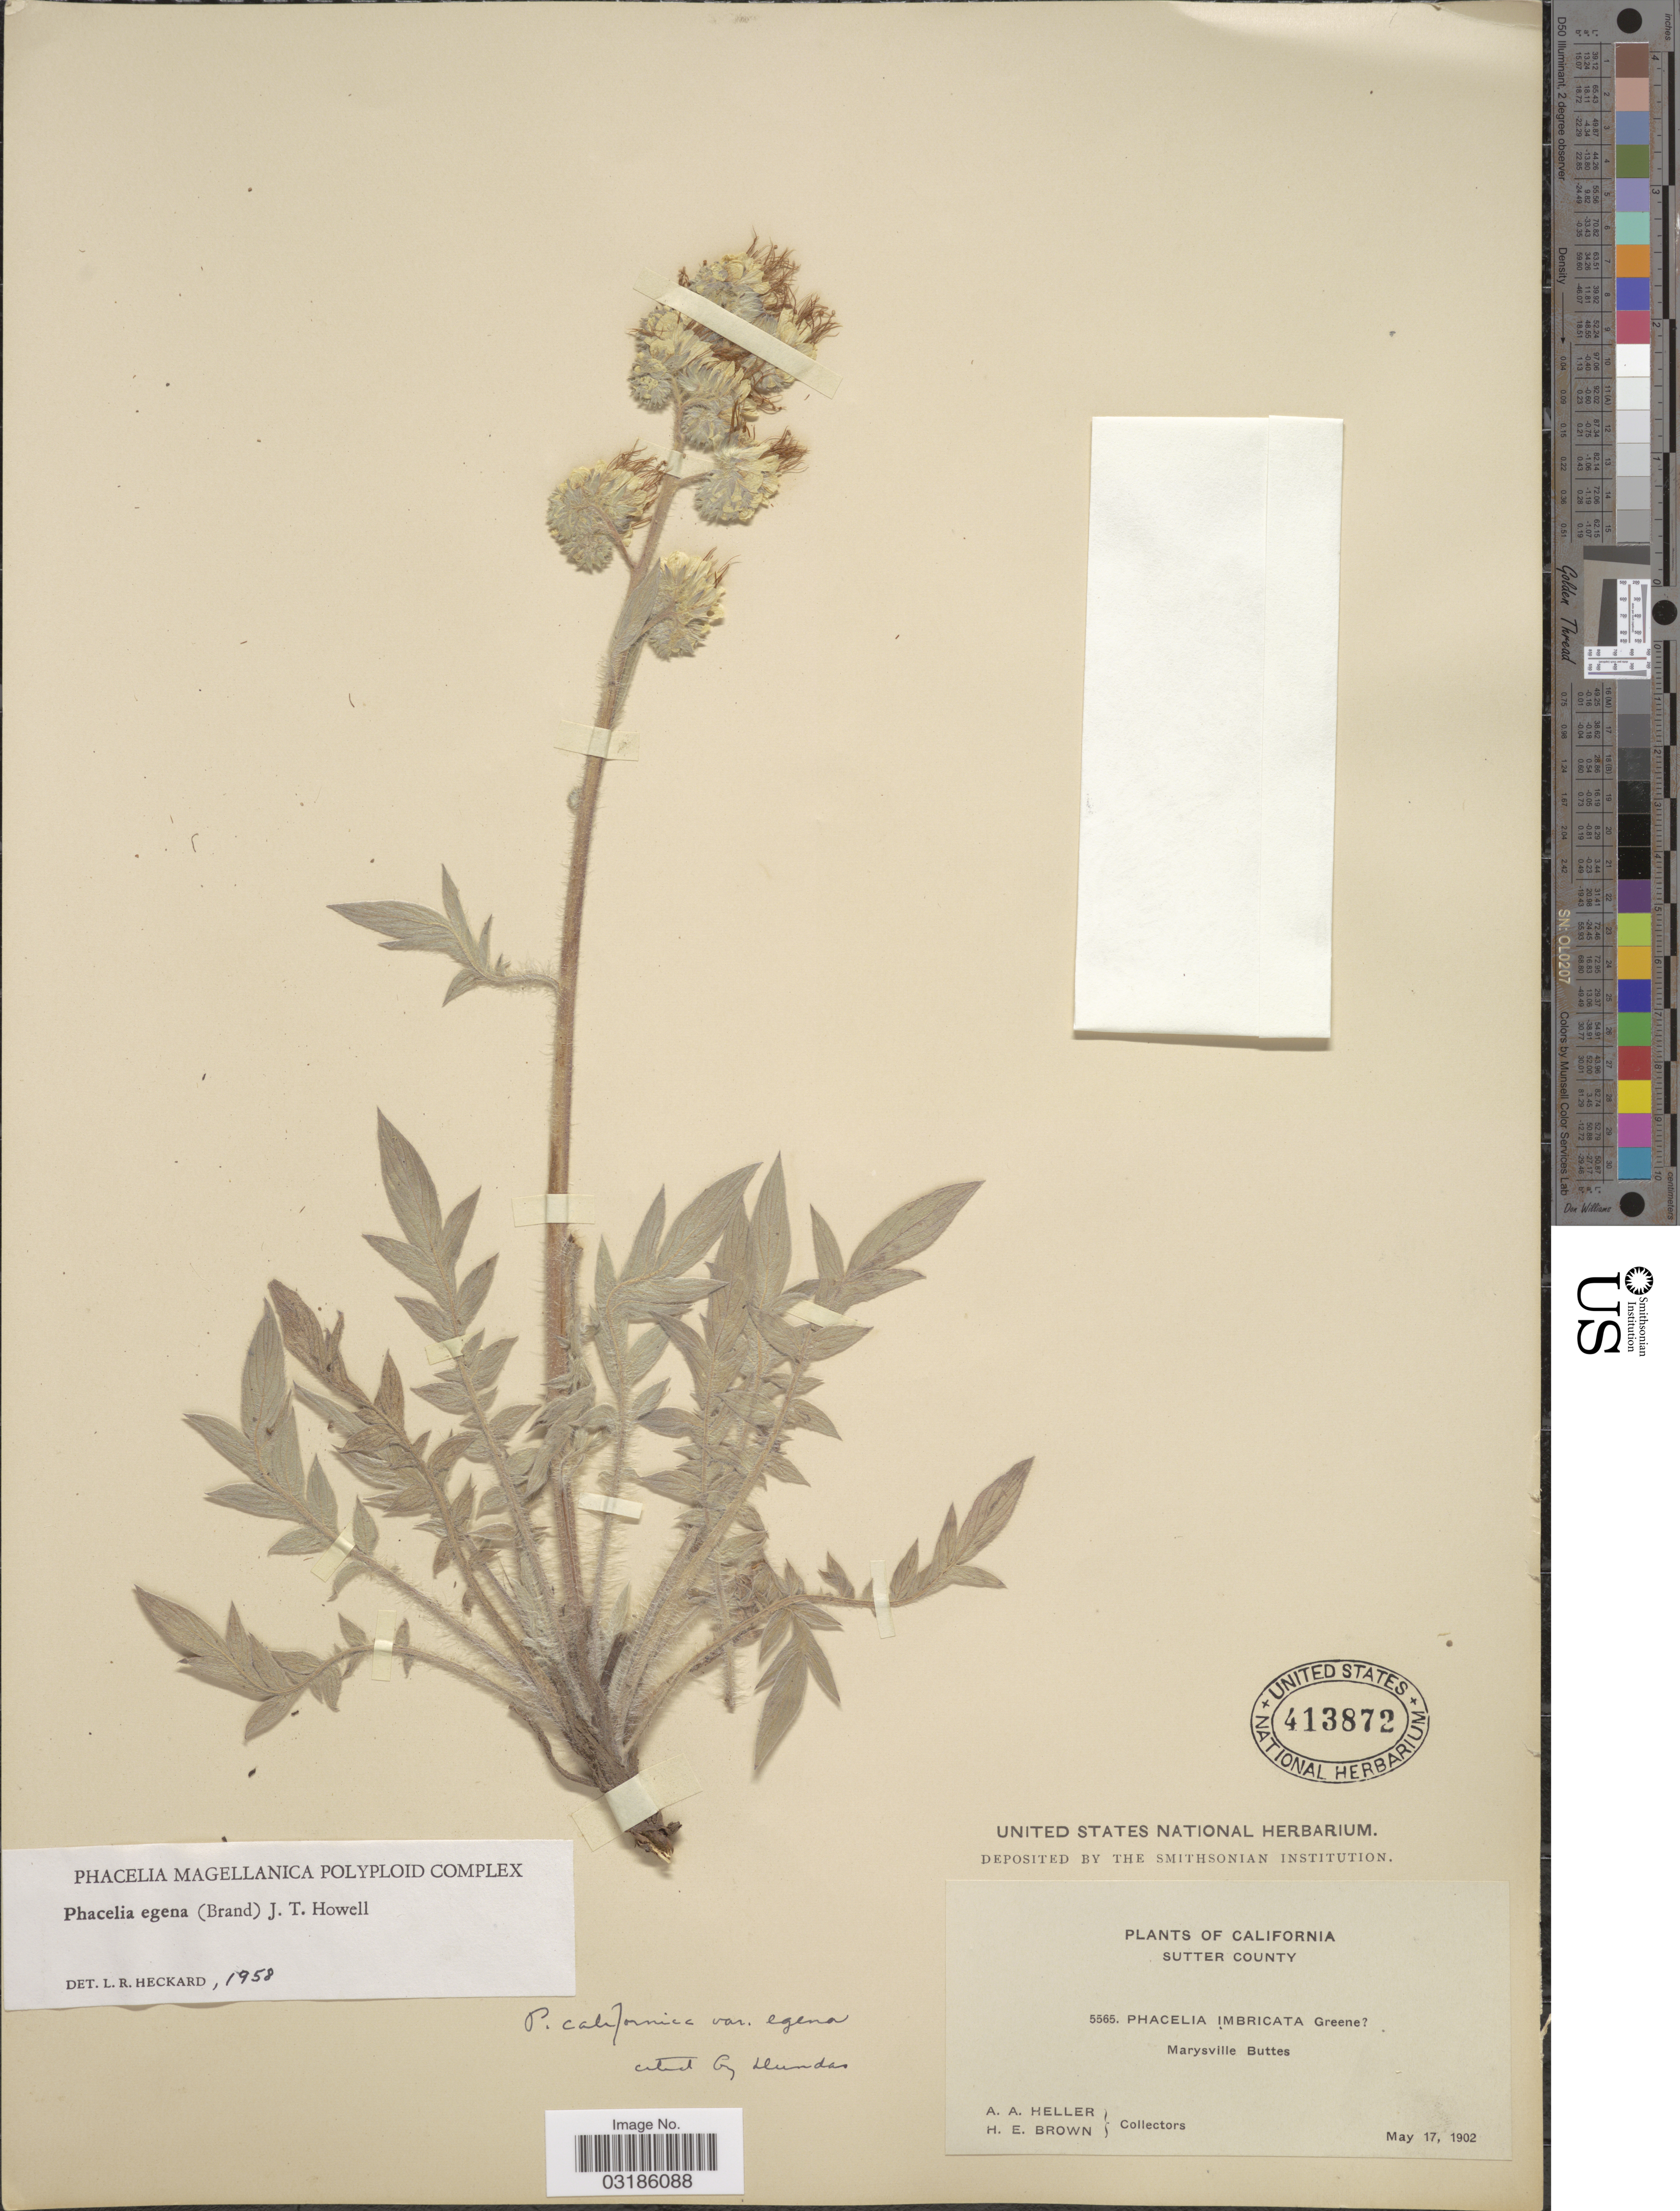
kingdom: Plantae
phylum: Tracheophyta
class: Magnoliopsida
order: Boraginales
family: Hydrophyllaceae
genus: Phacelia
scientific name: Phacelia egena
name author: (Brand) Howell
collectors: A. A. Heller & H. E. Brown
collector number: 5565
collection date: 1902-05-17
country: United States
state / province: California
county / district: Sutter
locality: Sutter County. Marysville Buttes.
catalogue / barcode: US 413872